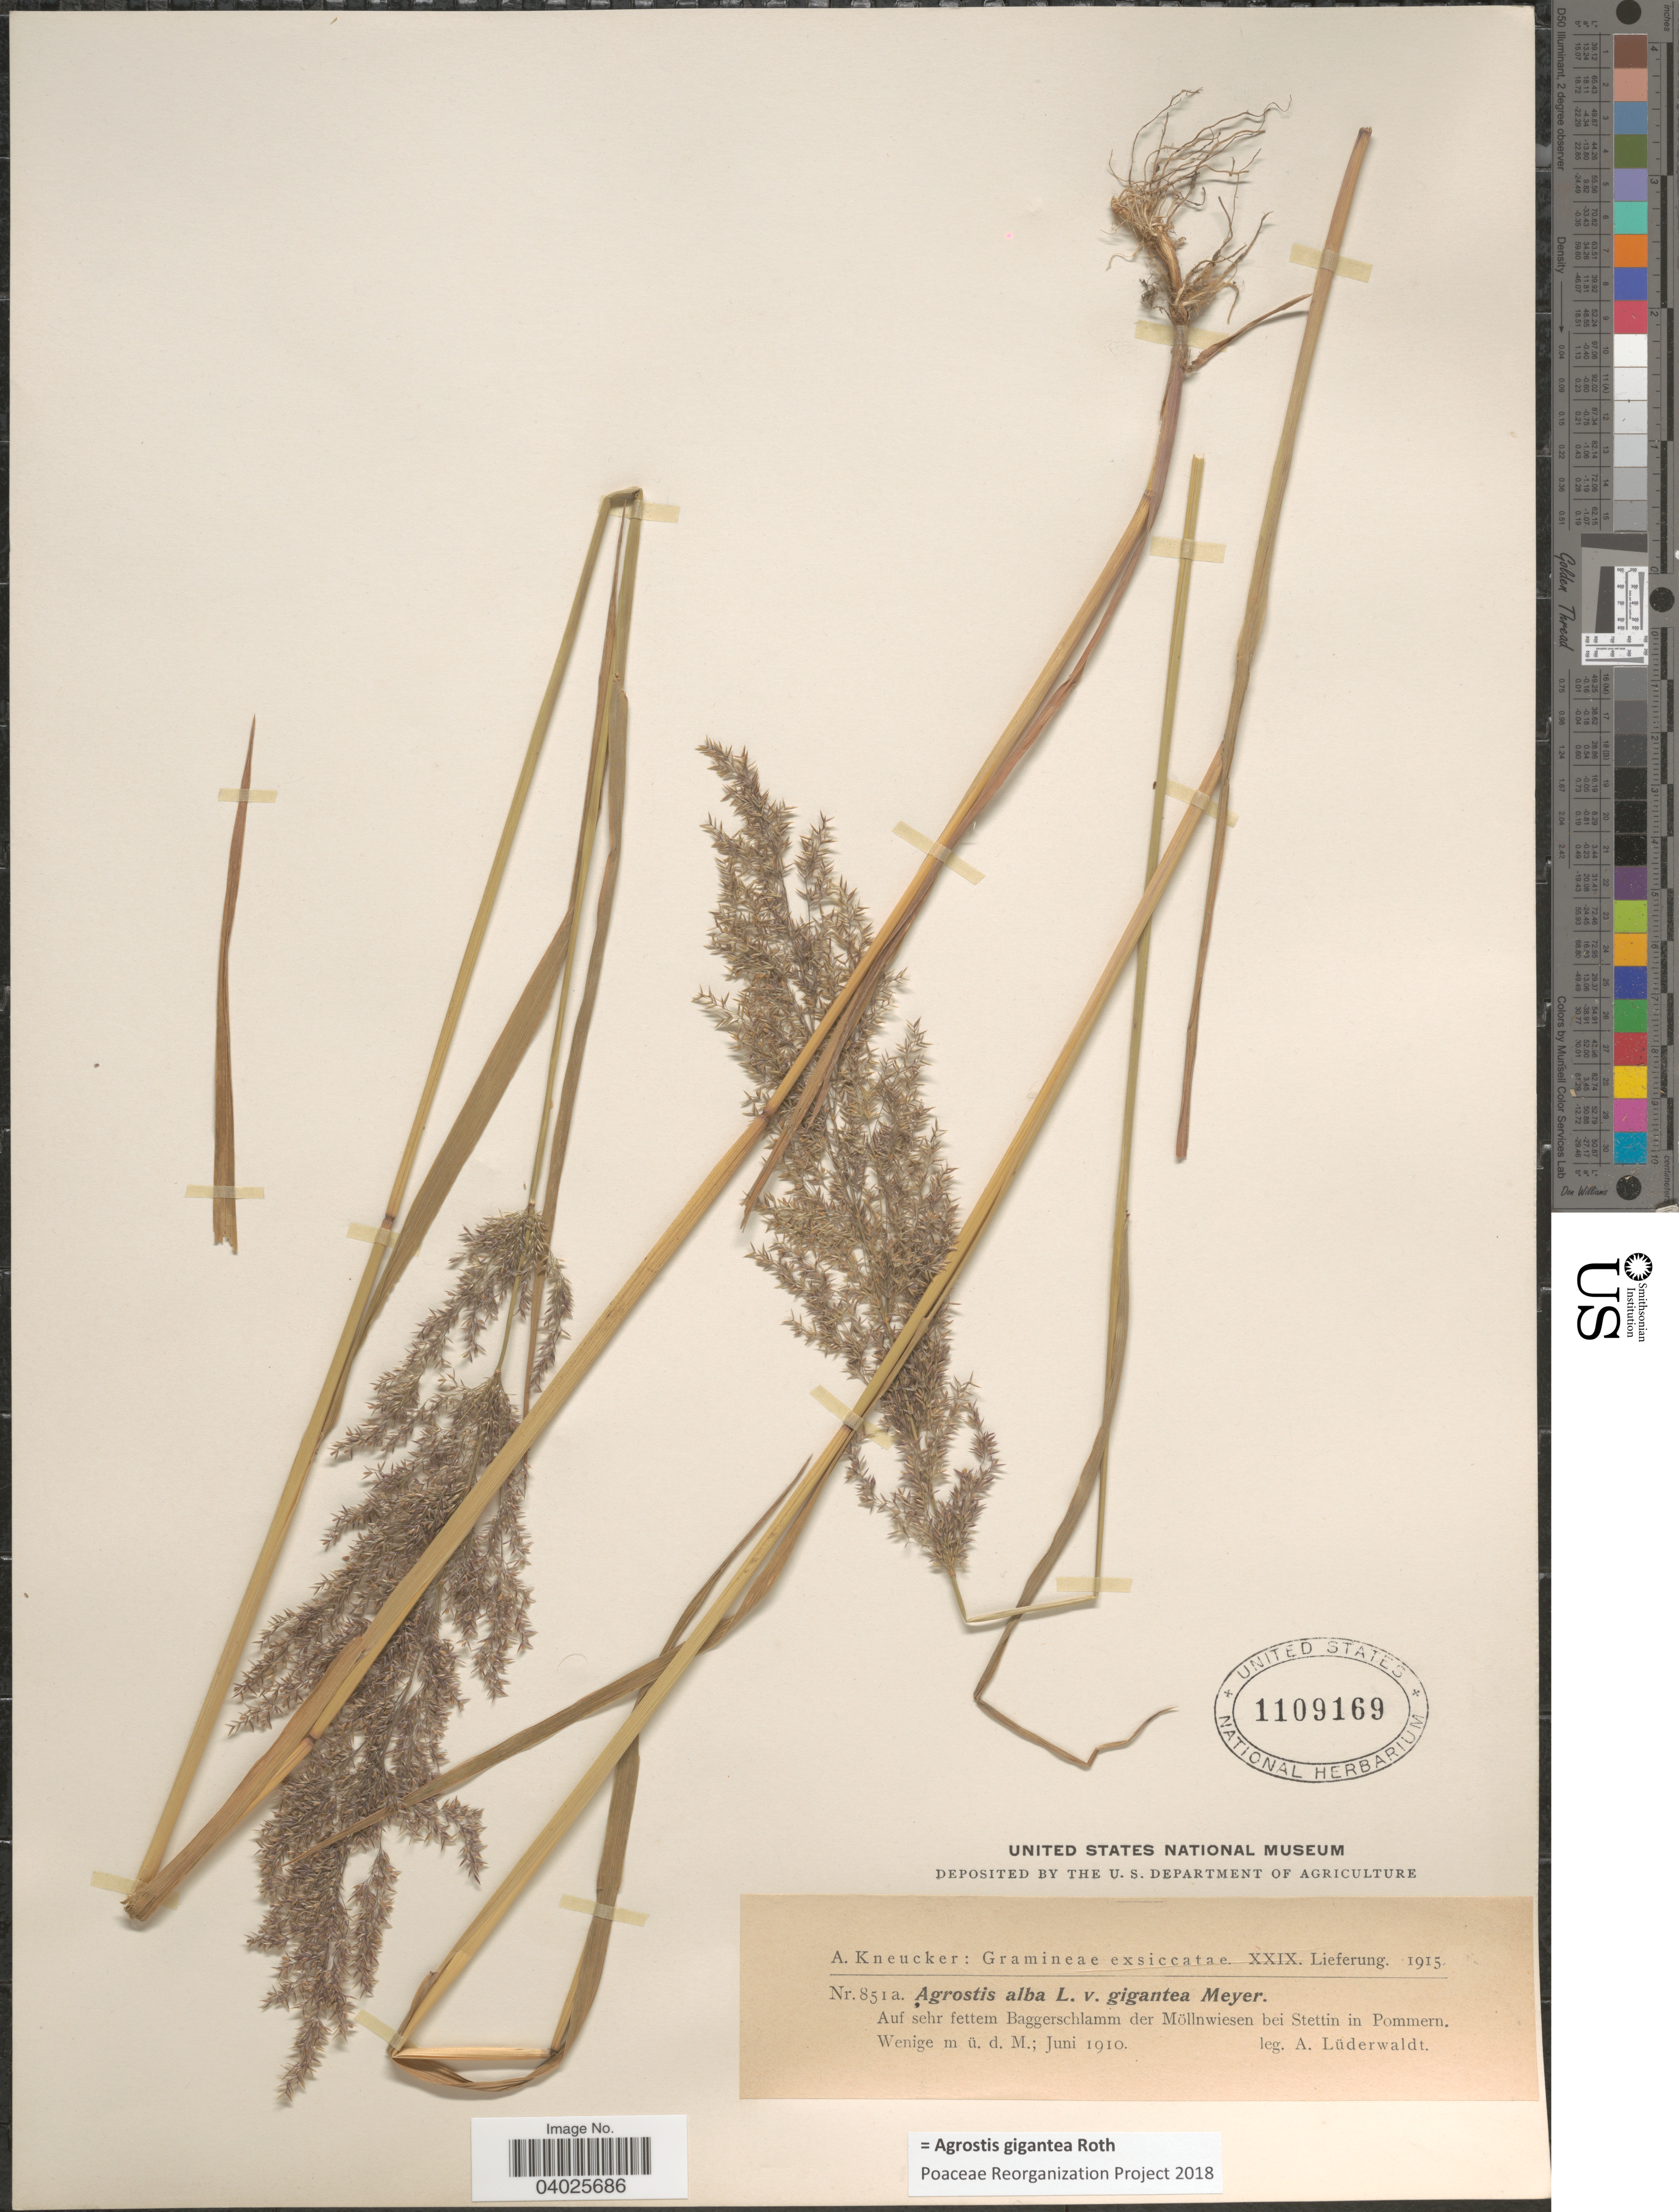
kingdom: Plantae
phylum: Tracheophyta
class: Liliopsida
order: Poales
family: Poaceae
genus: Agrostis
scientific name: Agrostis gigantea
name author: Roth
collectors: A. Lüderwaldt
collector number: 851a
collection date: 1910-06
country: Poland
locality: Auf sehr fettem Baggerschlamm der Möllnwiesen bei Stettin in Pommern.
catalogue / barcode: US 1109169